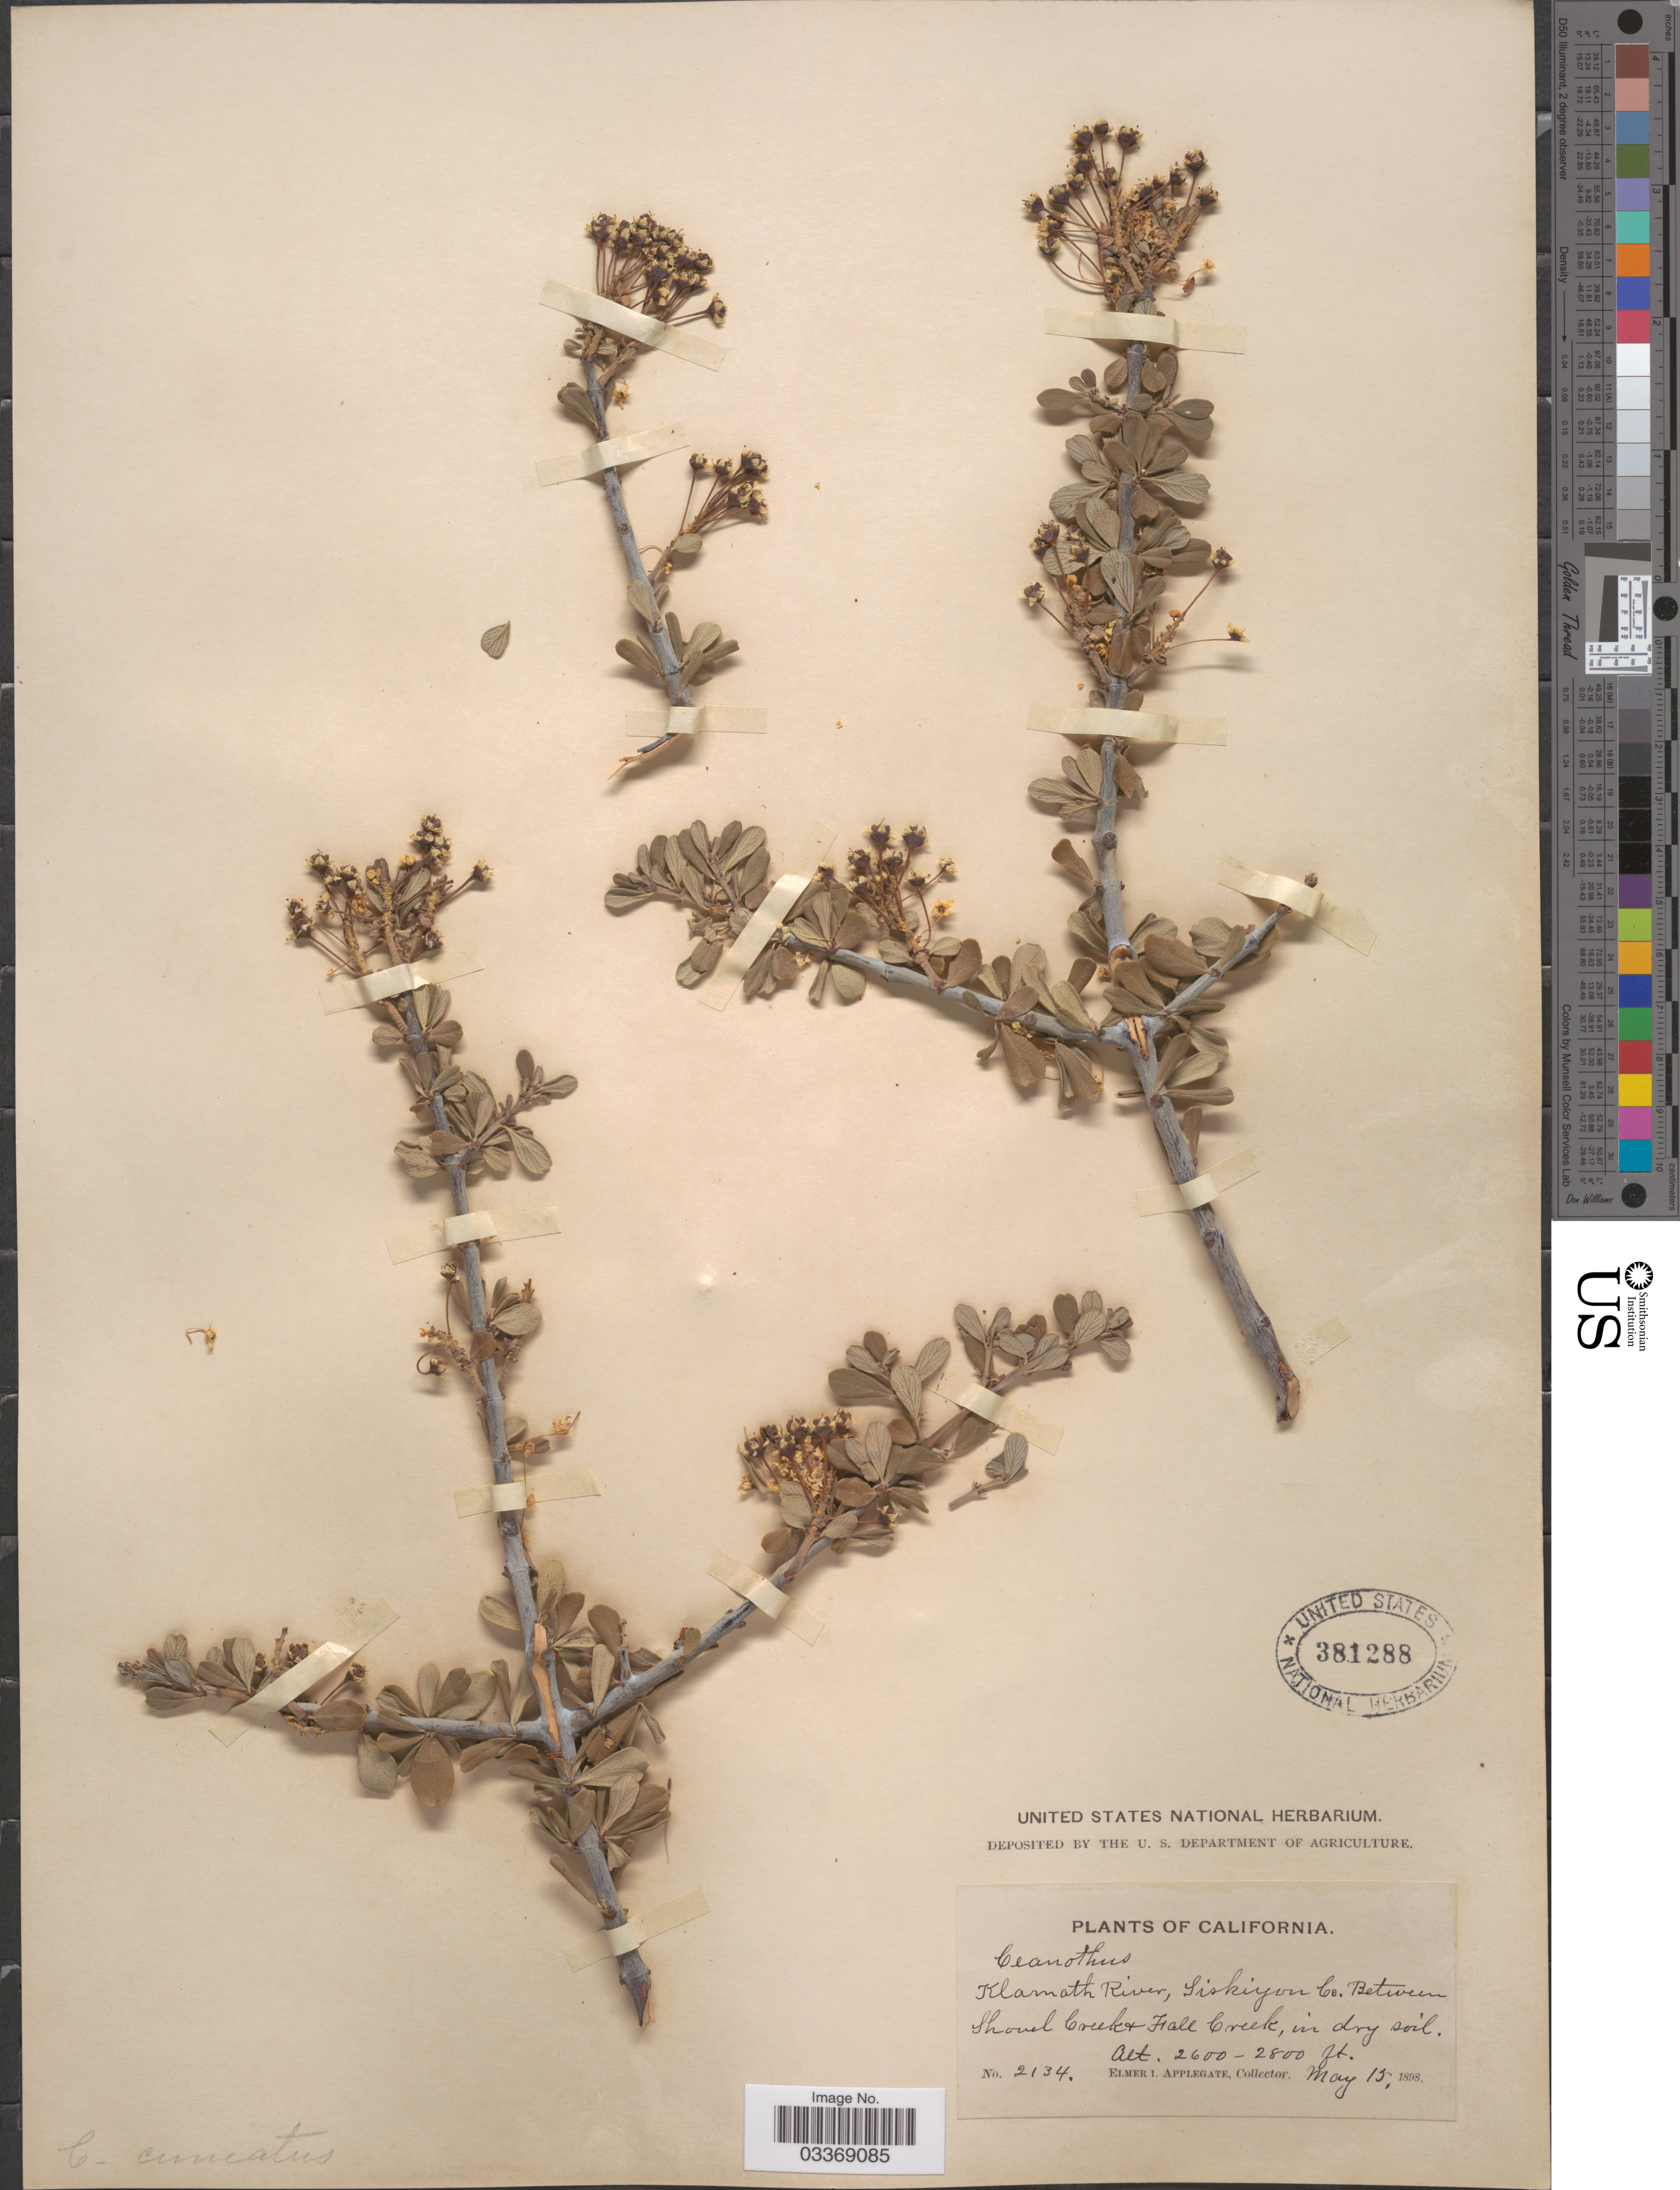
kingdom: Plantae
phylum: Tracheophyta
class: Magnoliopsida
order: Rosales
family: Rhamnaceae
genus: Ceanothus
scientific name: Ceanothus cuneatus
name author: (Hook.) Nutt.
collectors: E. I. Applegate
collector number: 2134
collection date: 1898-05-15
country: United States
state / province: California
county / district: Siskiyou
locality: Klamath River, Siskiyou Co. Between Shovel Creek & Fall Creek.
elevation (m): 792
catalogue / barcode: US 381288